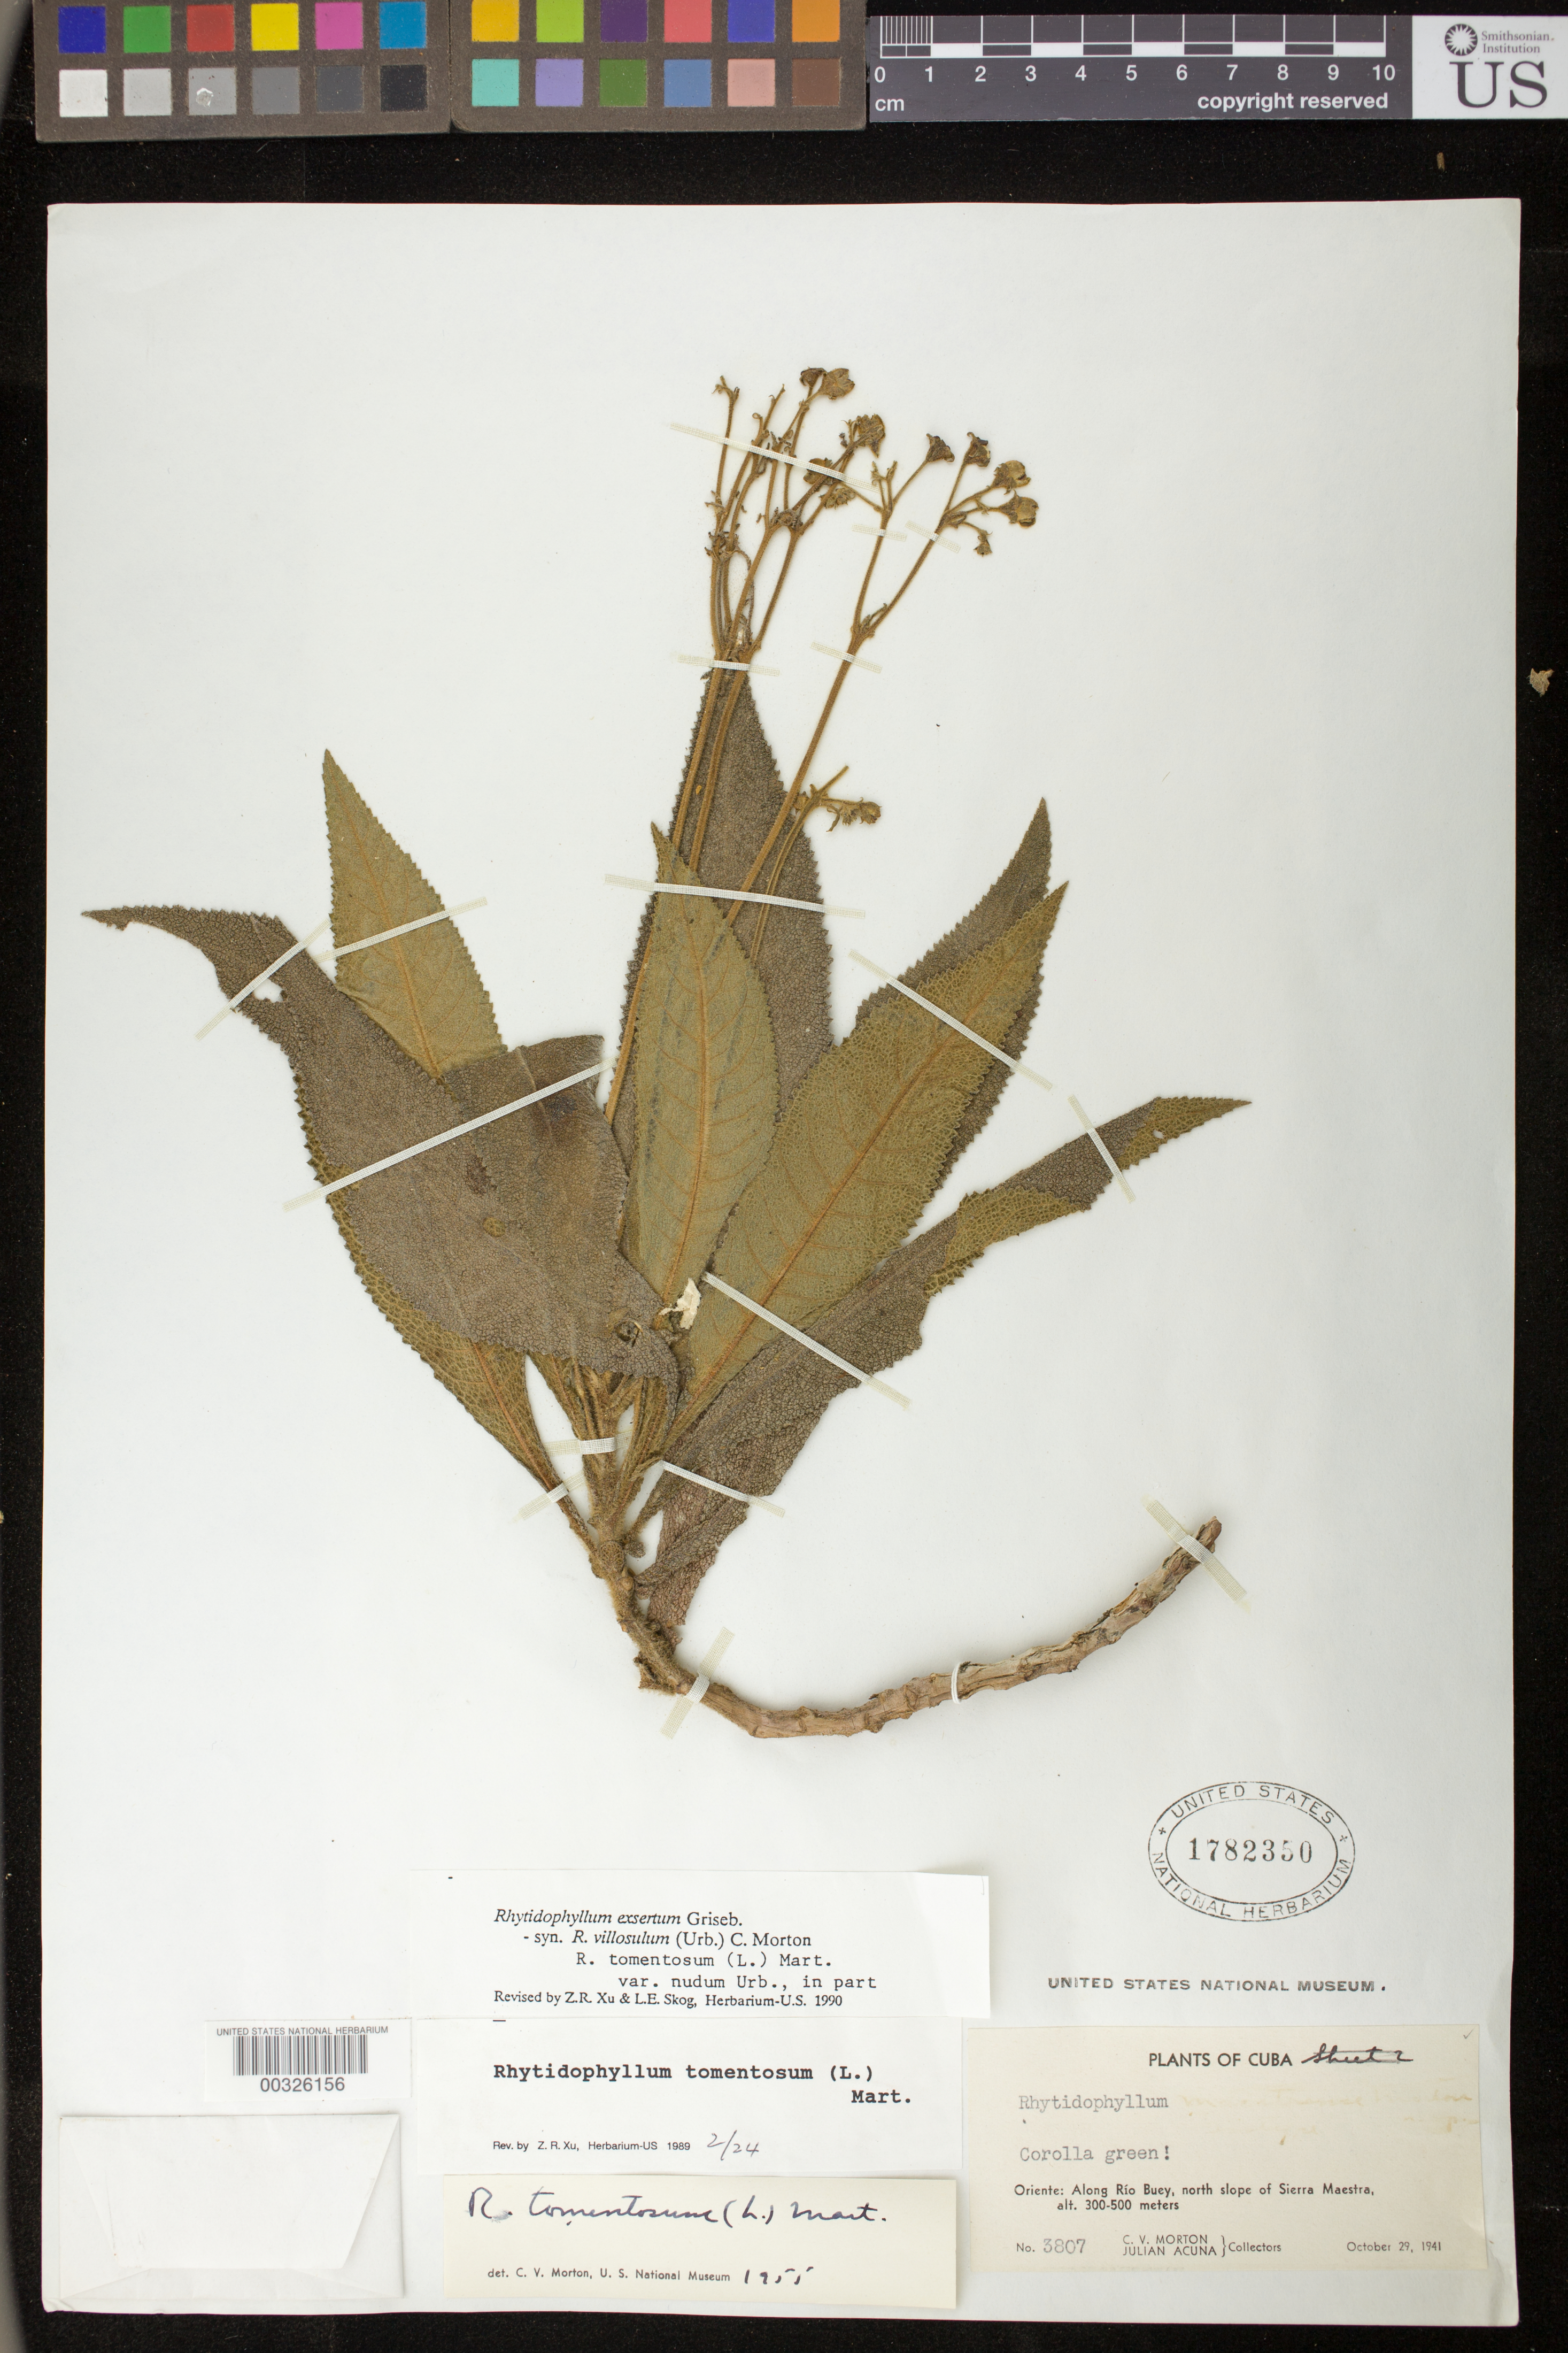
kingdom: Plantae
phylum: Tracheophyta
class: Magnoliopsida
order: Lamiales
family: Gesneriaceae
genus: Rhytidophyllum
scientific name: Rhytidophyllum exsertum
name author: Griseb.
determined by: Skog, Laurence E.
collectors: C. V. Morton & J. Acuña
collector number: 3807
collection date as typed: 29 Oct 1941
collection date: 1941-10-29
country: Cuba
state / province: Oriente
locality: Along Río Buey, north slope of Sierra Maestra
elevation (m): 300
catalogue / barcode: US 1782350